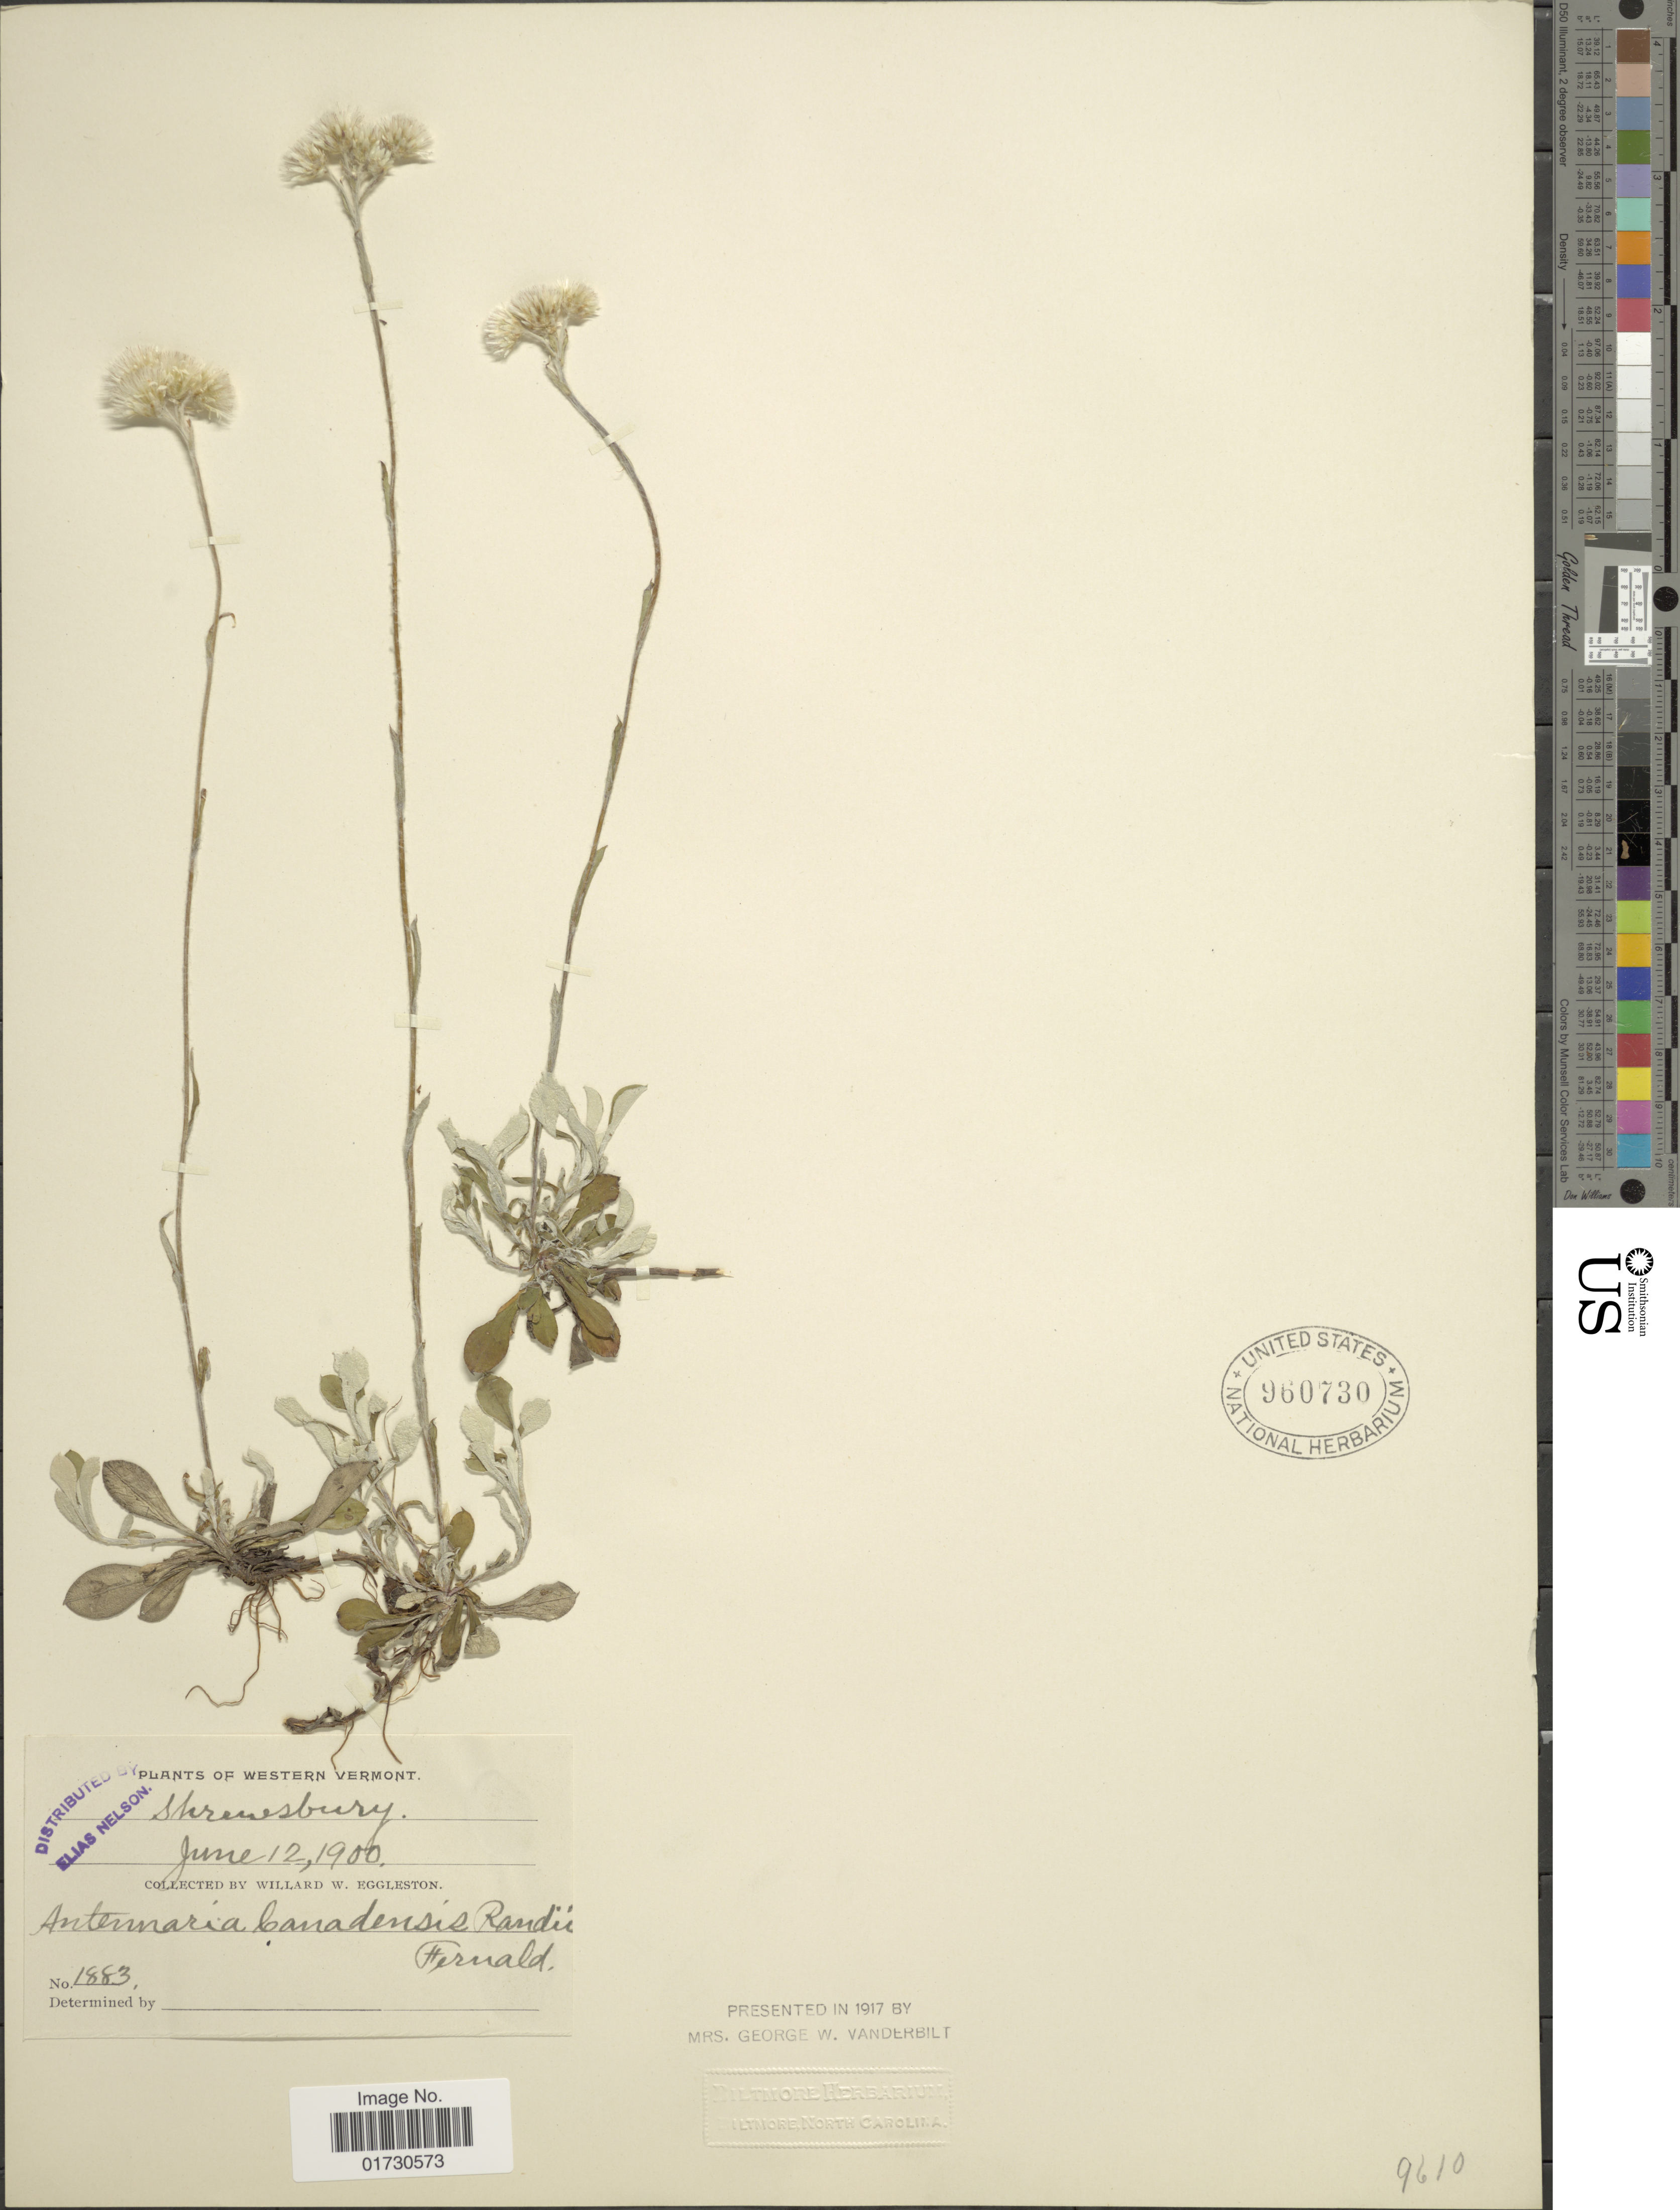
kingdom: Plantae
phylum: Tracheophyta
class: Magnoliopsida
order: Asterales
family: Asteraceae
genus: Antennaria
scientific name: Antennaria canadensis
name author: Greene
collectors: W. W. Eggleston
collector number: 1883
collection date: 1900-06-12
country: United States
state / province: Vermont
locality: Western Vermont, Shrewsbury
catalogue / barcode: US 960730